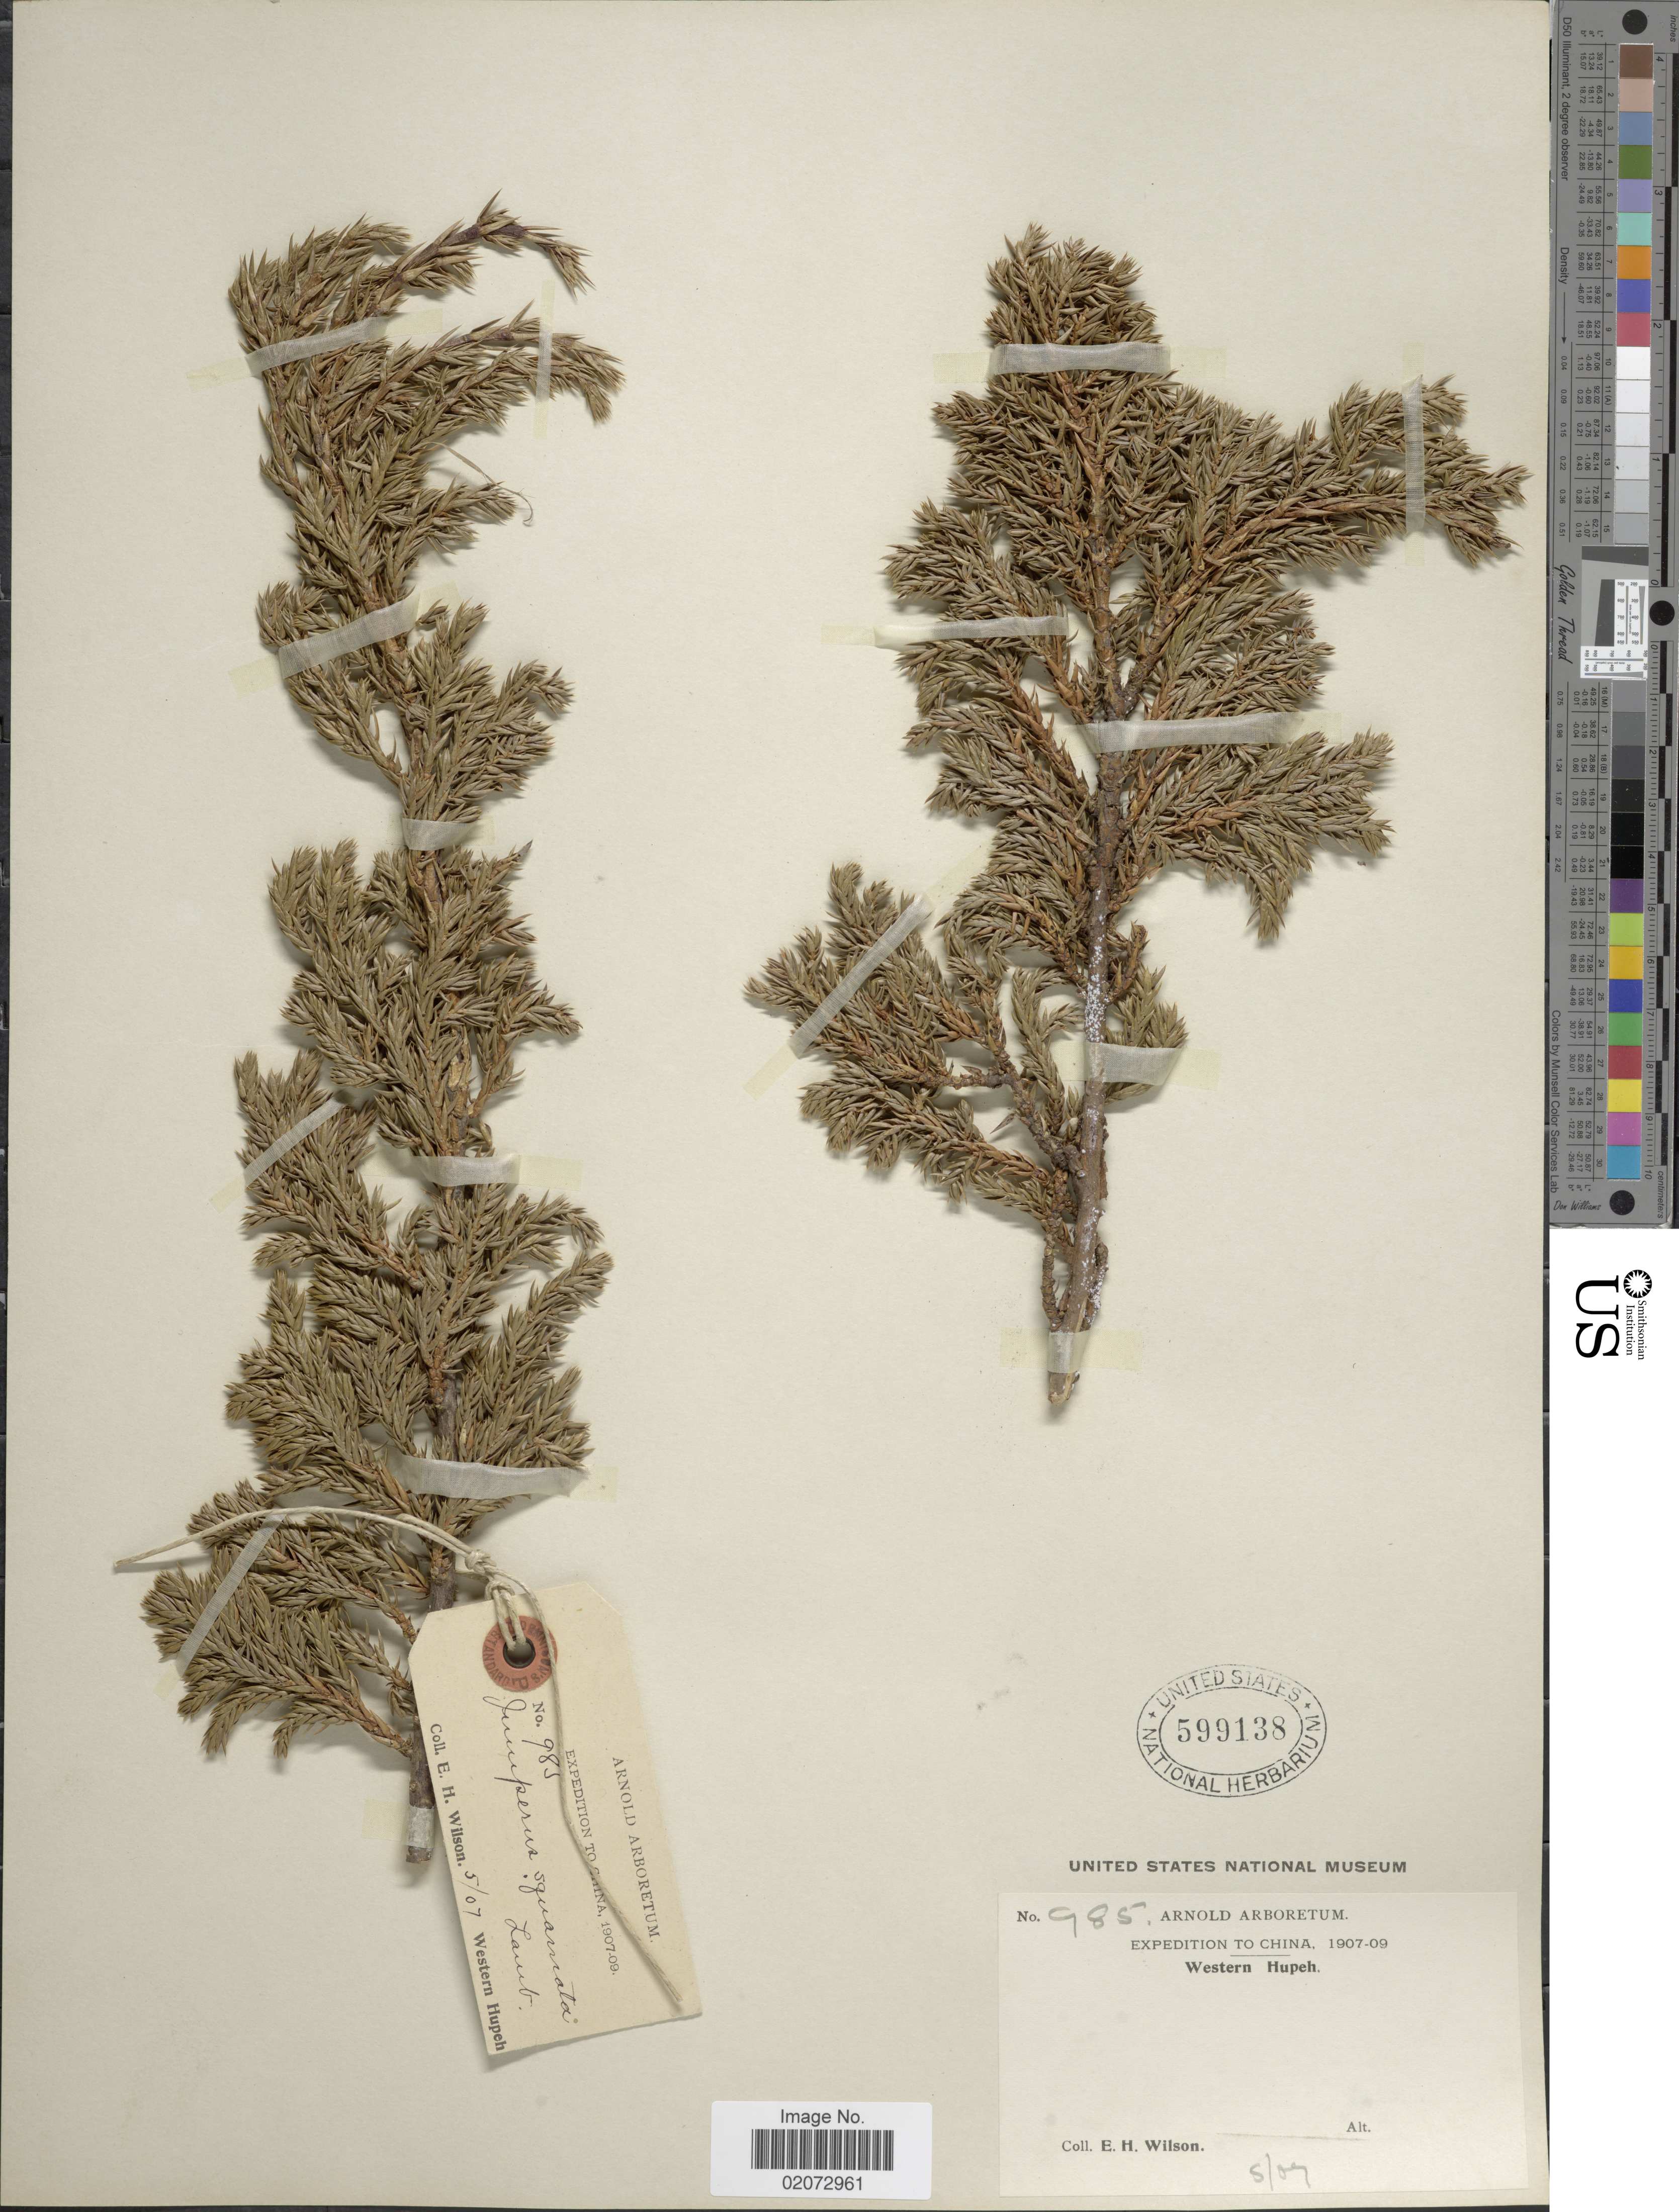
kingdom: Plantae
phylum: Tracheophyta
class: Pinopsida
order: Pinales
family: Cupressaceae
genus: Juniperus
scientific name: Juniperus squamata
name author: Buch.-Ham. ex D. Don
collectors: E. Wilson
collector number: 985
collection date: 1907-05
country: China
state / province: Hubei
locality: Western Hupeh.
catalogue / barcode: US 599138